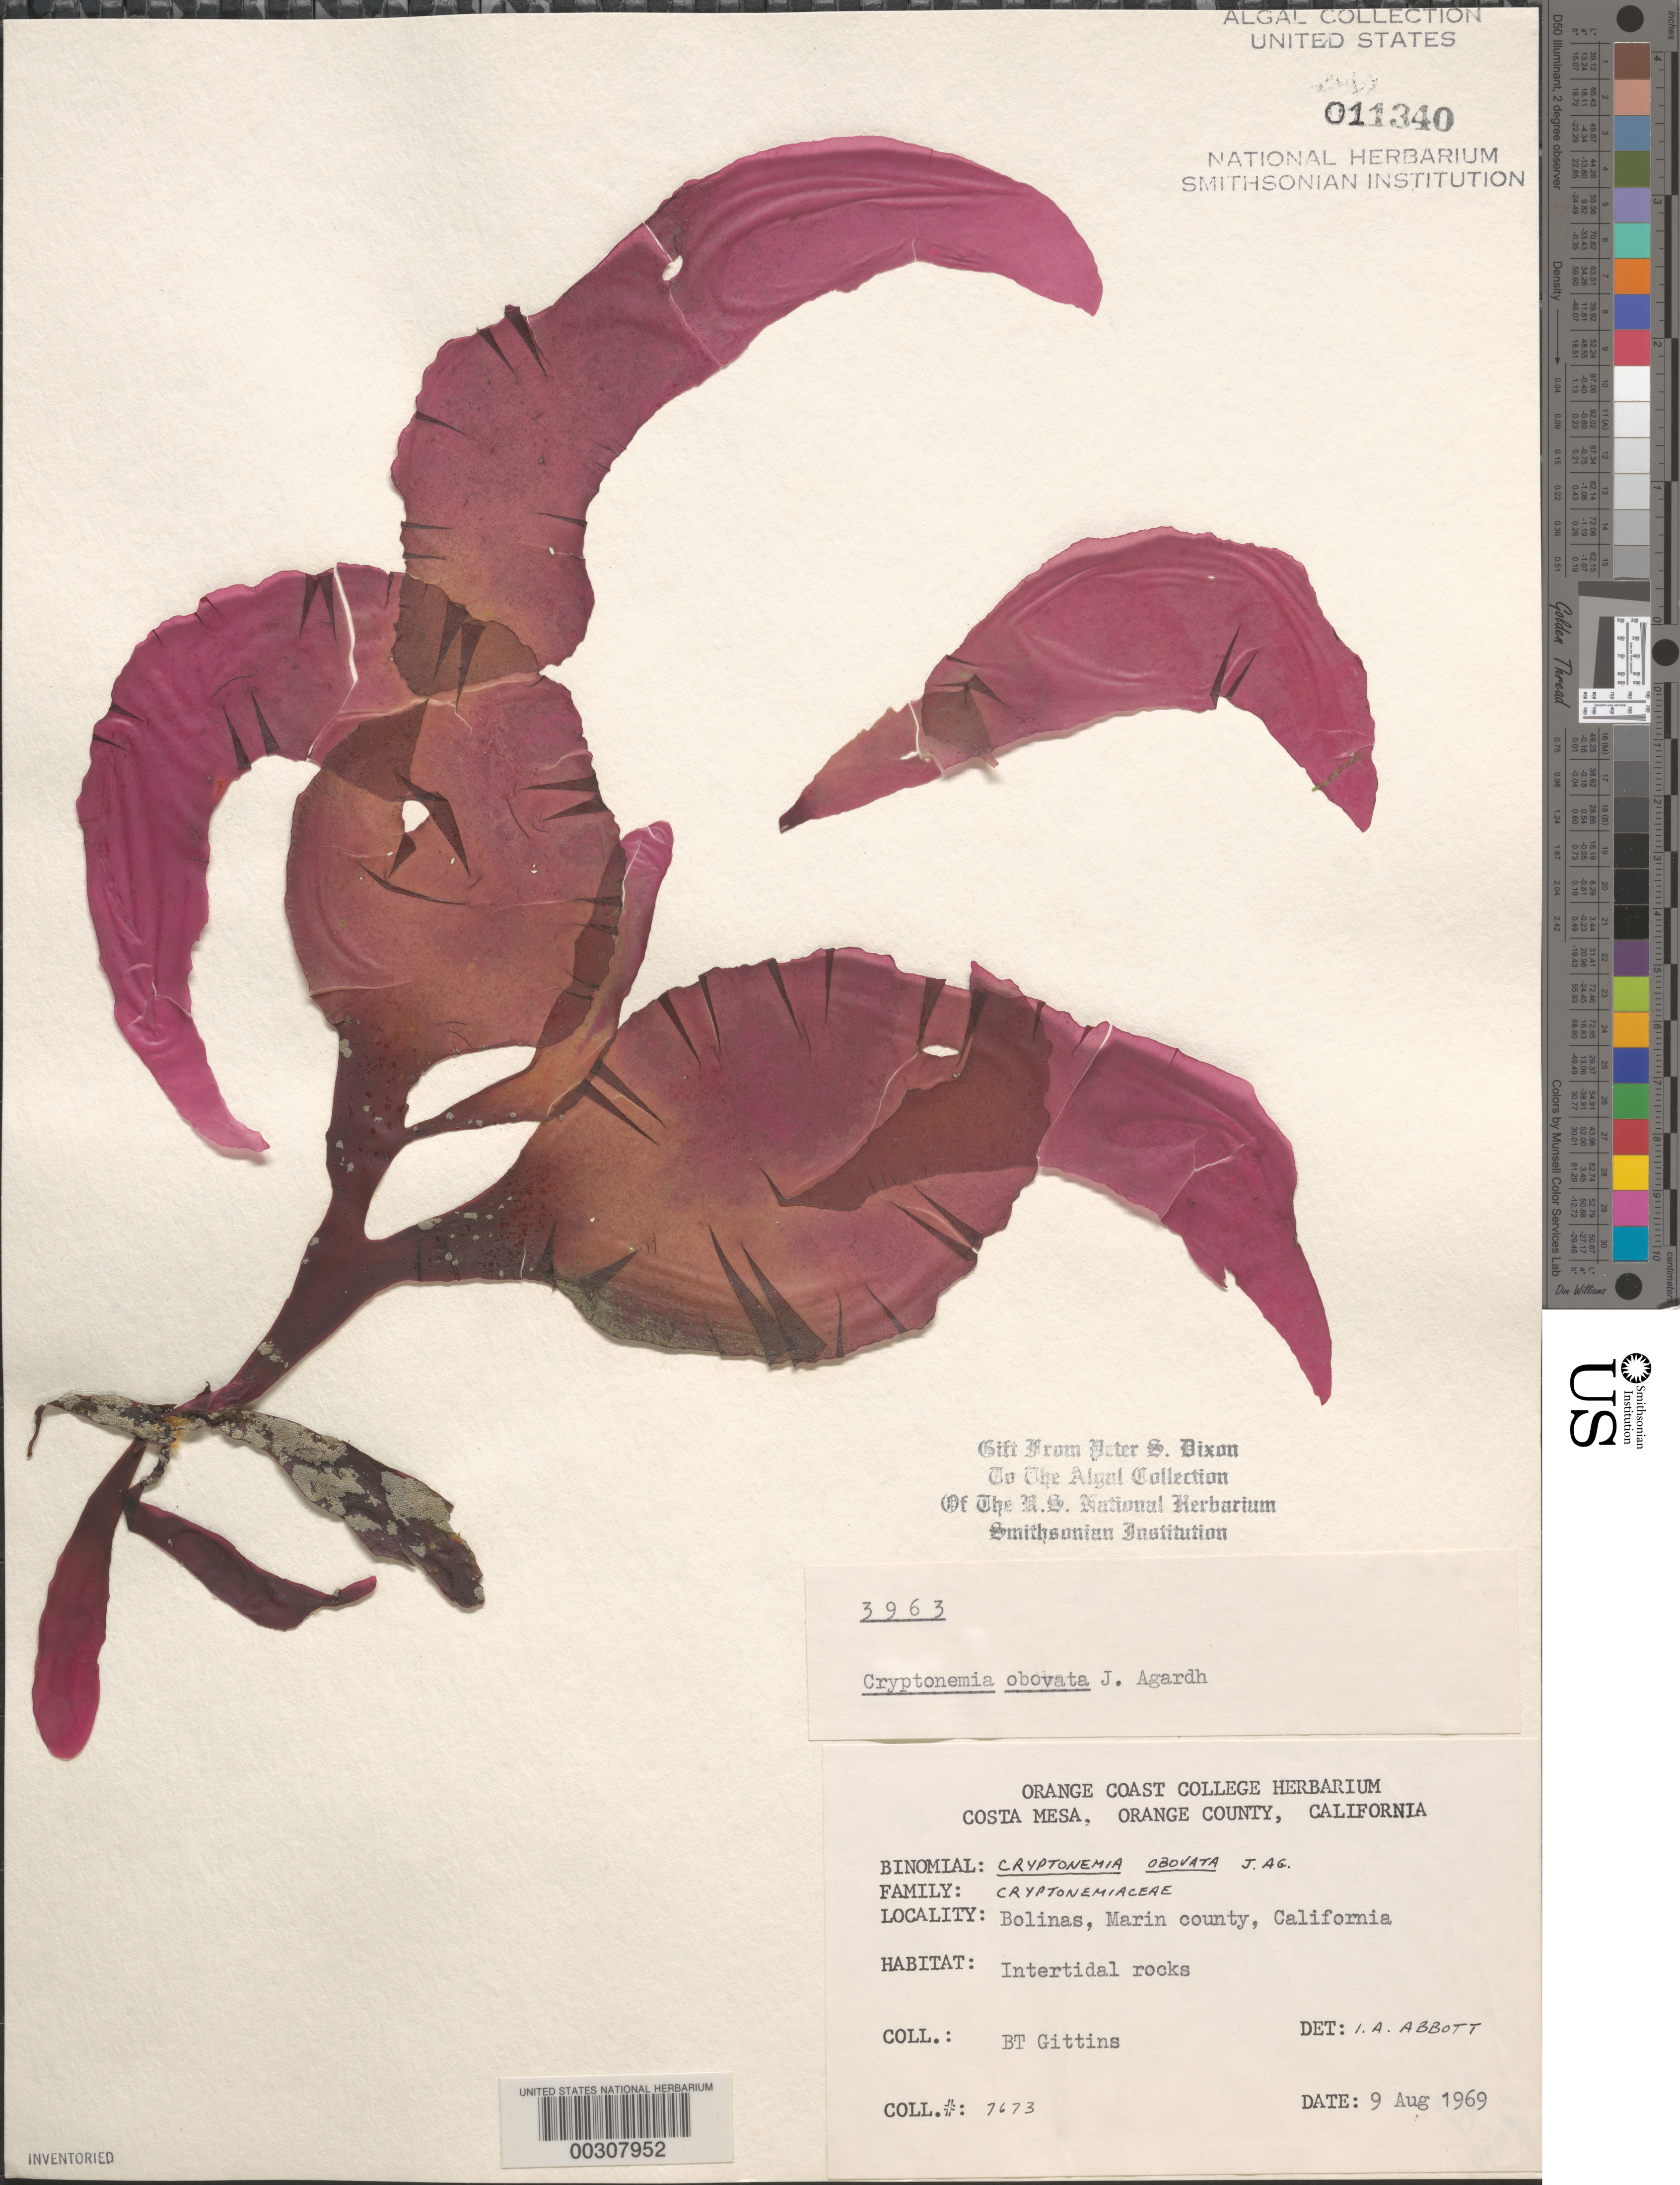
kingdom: Plantae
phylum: Rhodophyta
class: Florideophyceae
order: Halymeniales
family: Halymeniaceae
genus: Cryptonemia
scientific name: Cryptonemia obovata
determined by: Abbott, Isabella A.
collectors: B. Gittins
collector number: BTG 7673 & PSD 3963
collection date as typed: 09 Aug 1969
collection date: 1969-08-09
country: United States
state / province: California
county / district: Marin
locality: Bolinas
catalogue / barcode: US 11340